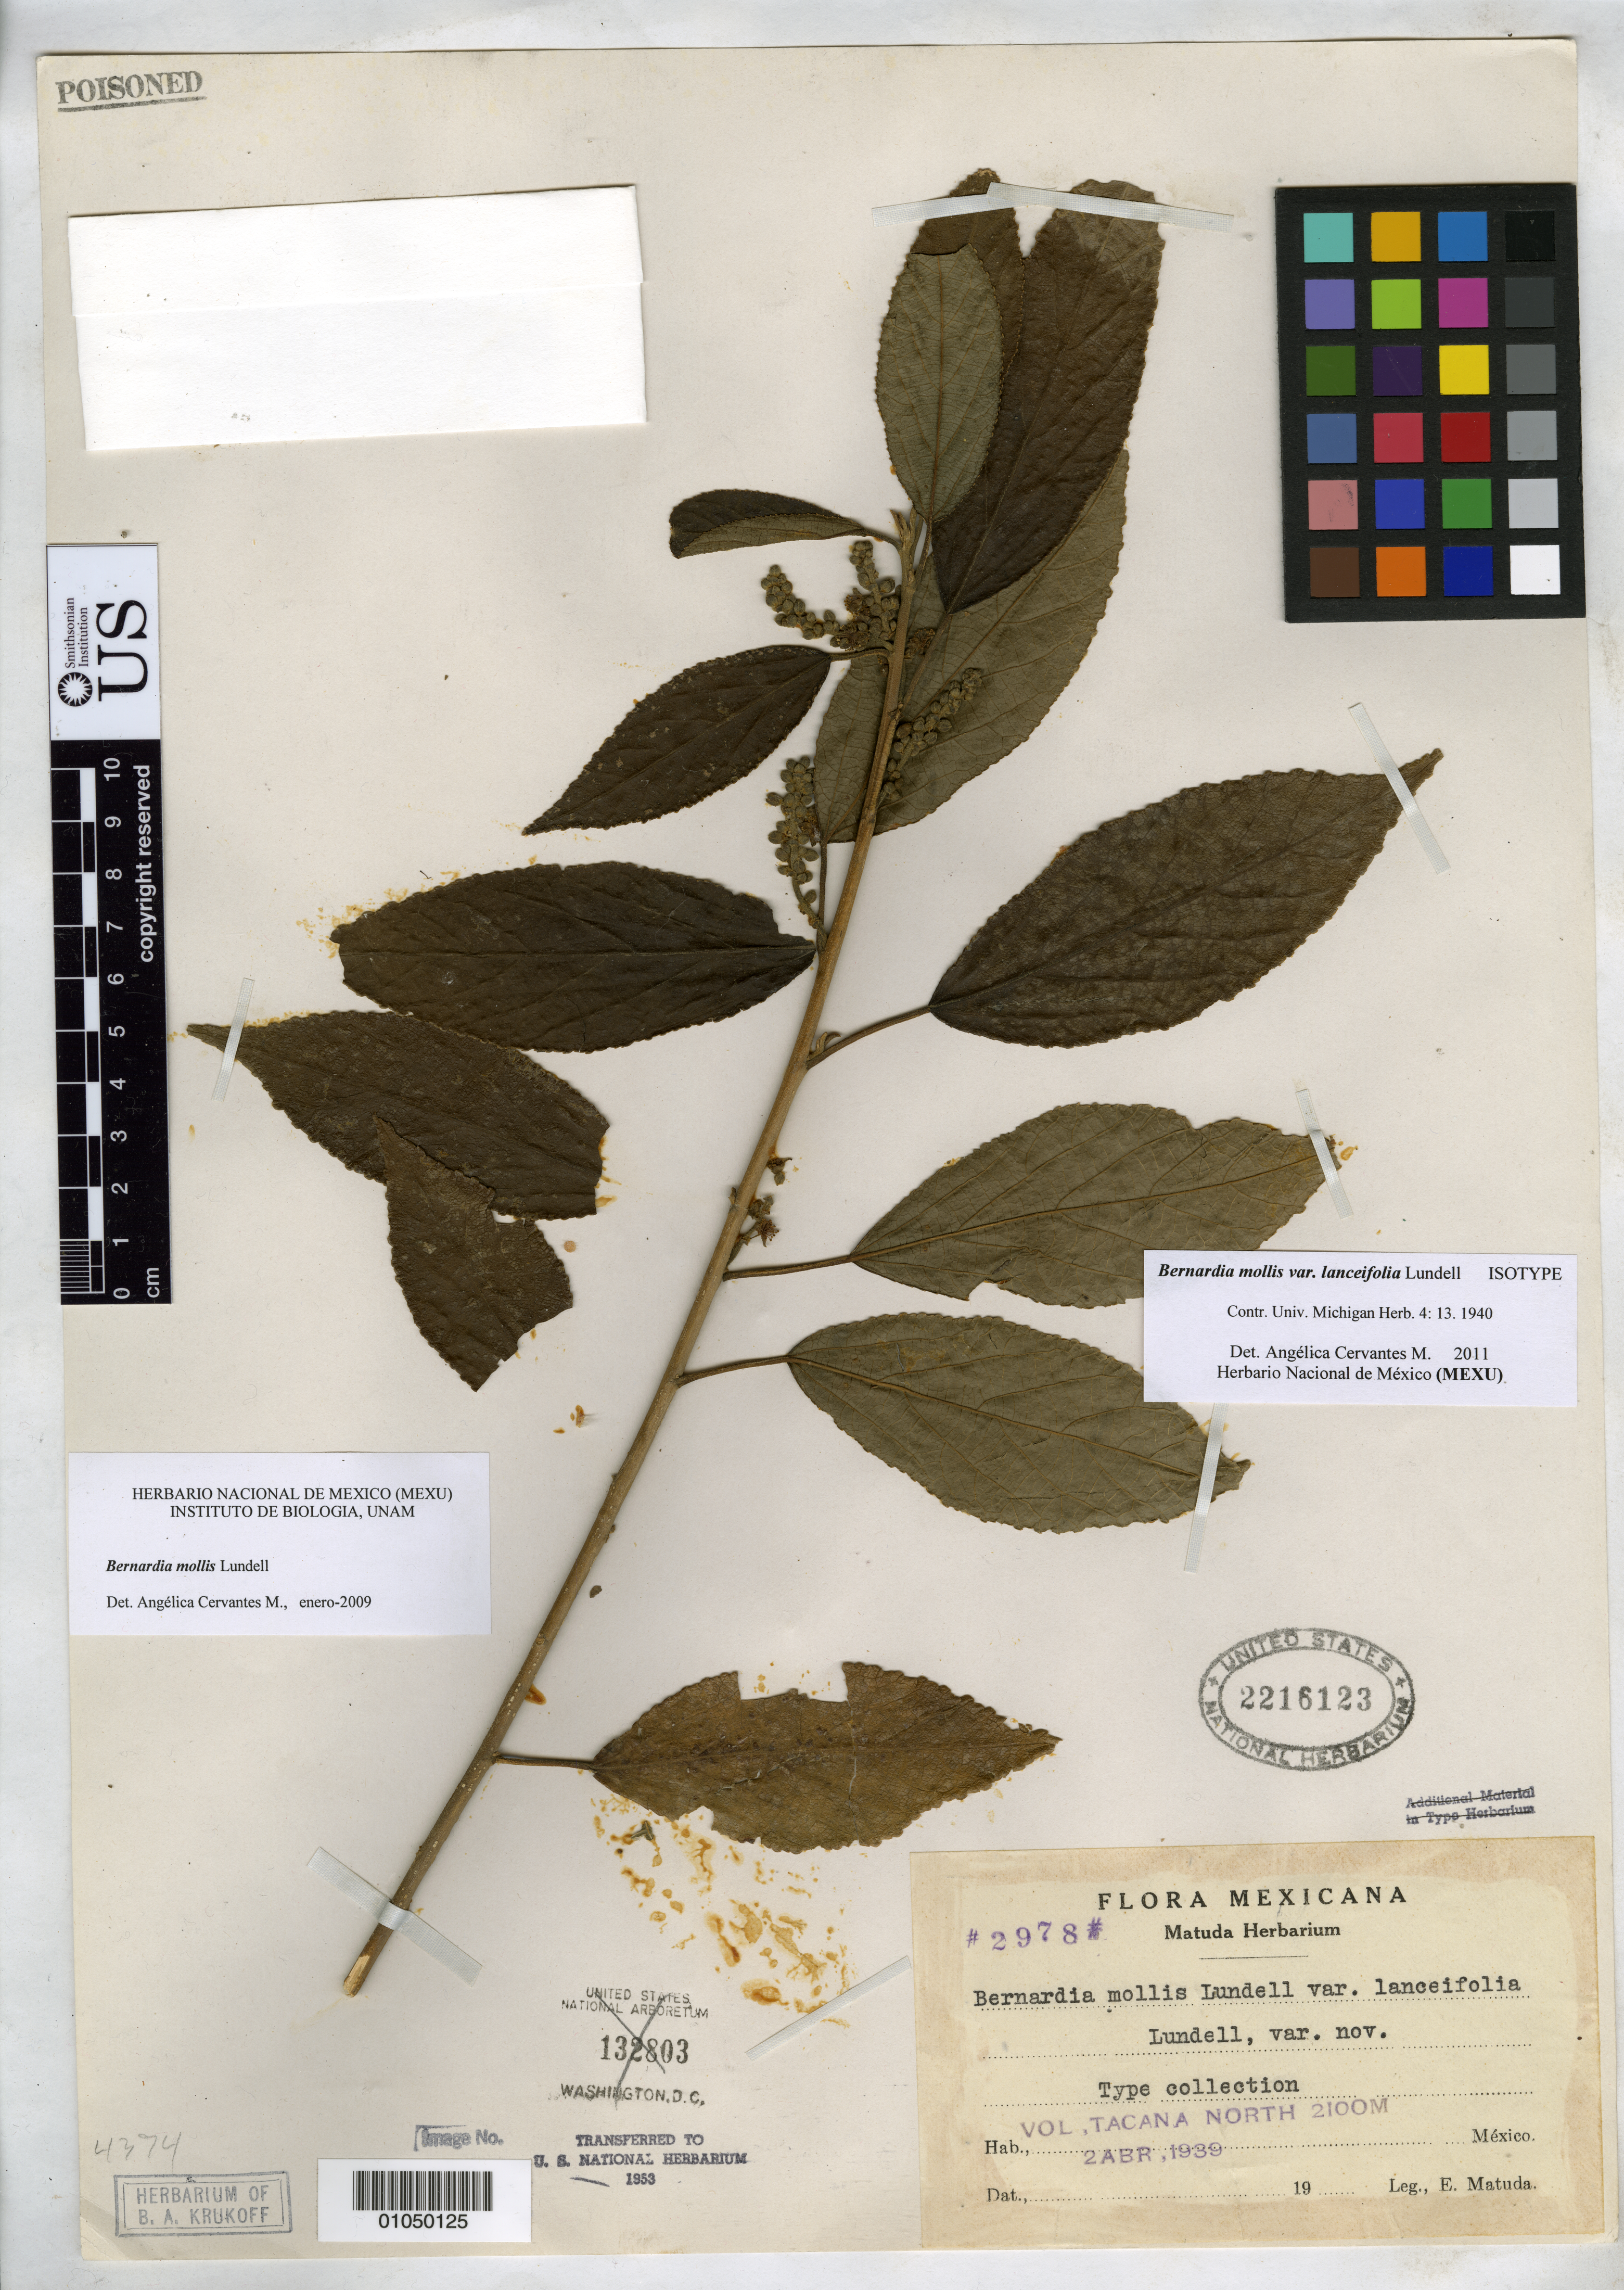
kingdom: Plantae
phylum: Tracheophyta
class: Magnoliopsida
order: Malpighiales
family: Euphorbiaceae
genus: Bernardia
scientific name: Bernardia mollis var. lanceifolia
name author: Lundell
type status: Isotype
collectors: E. Matuda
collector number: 2978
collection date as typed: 02 Apr 1939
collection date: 1939-04-02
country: Mexico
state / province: Chiapas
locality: Vol. Tacana North.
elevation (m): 2100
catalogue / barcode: US 2216123